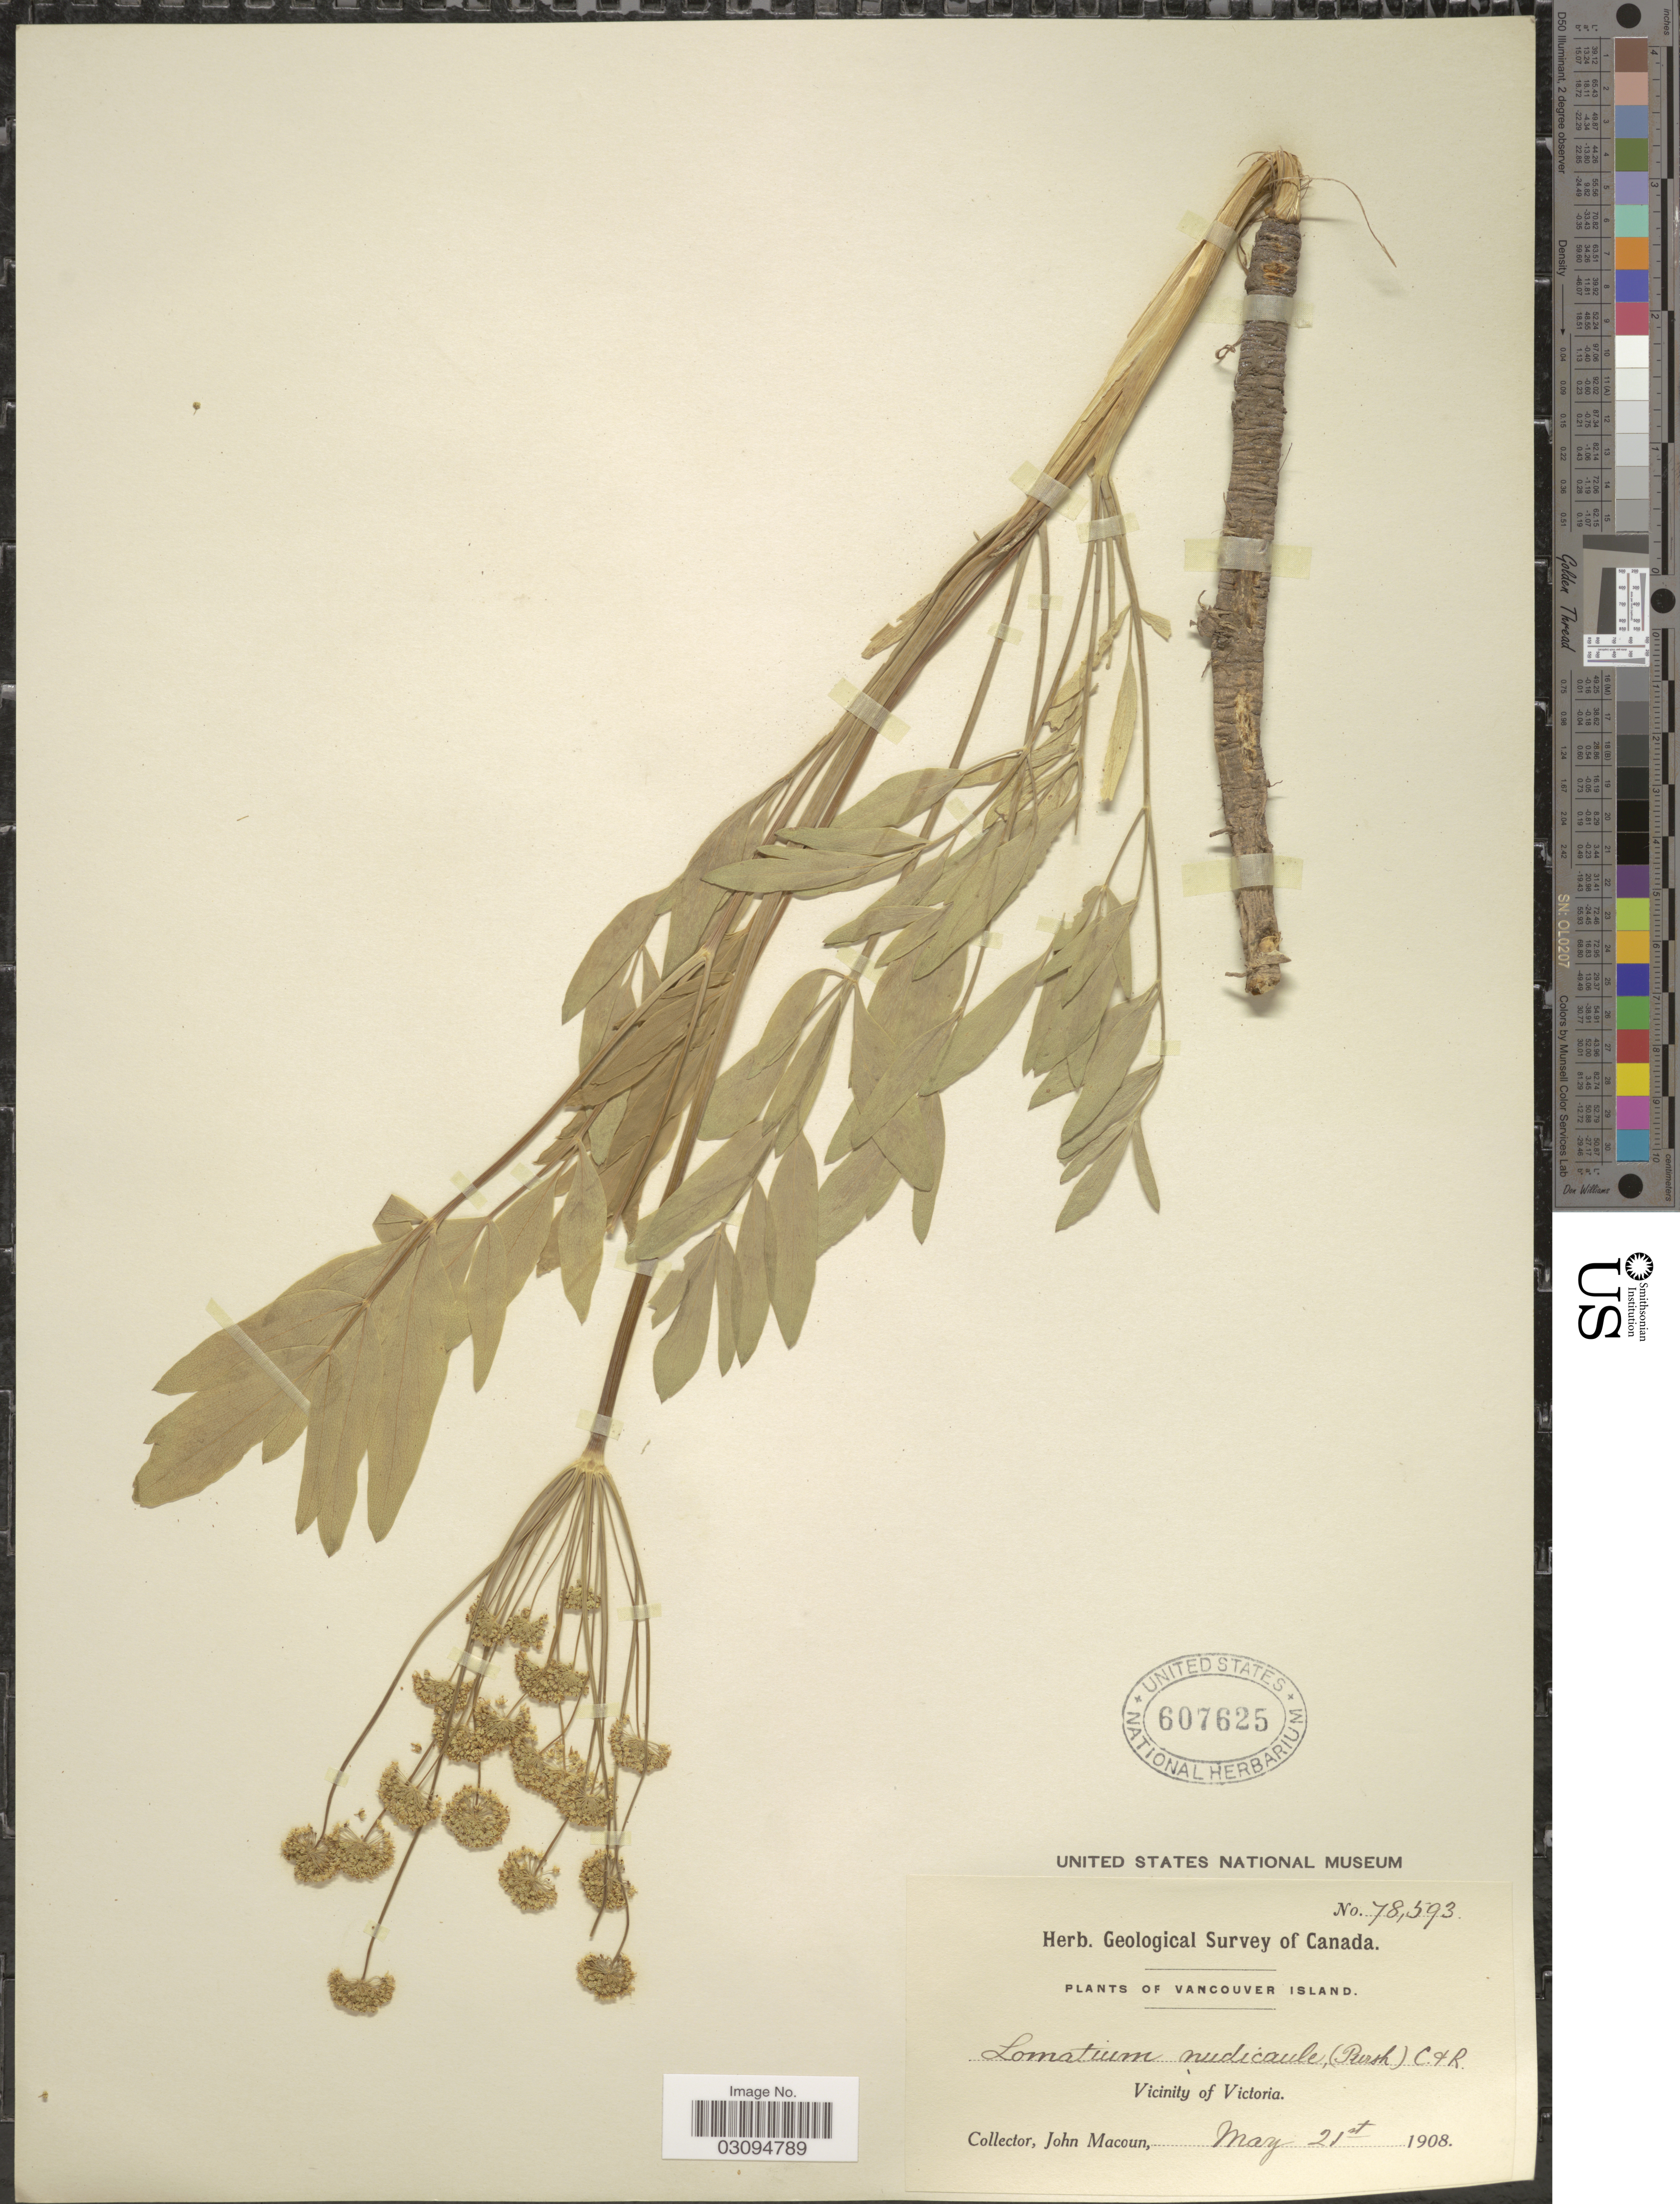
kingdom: Plantae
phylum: Tracheophyta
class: Magnoliopsida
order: Apiales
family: Apiaceae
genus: Lomatium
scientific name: Lomatium nudicaule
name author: (Pursh) J.M. Coult. & Rose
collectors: J. Macoun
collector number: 78593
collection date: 1908-05-21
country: Canada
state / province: British Columbia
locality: Vancouver Island. Vicinity of Victoria.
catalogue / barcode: US 607625